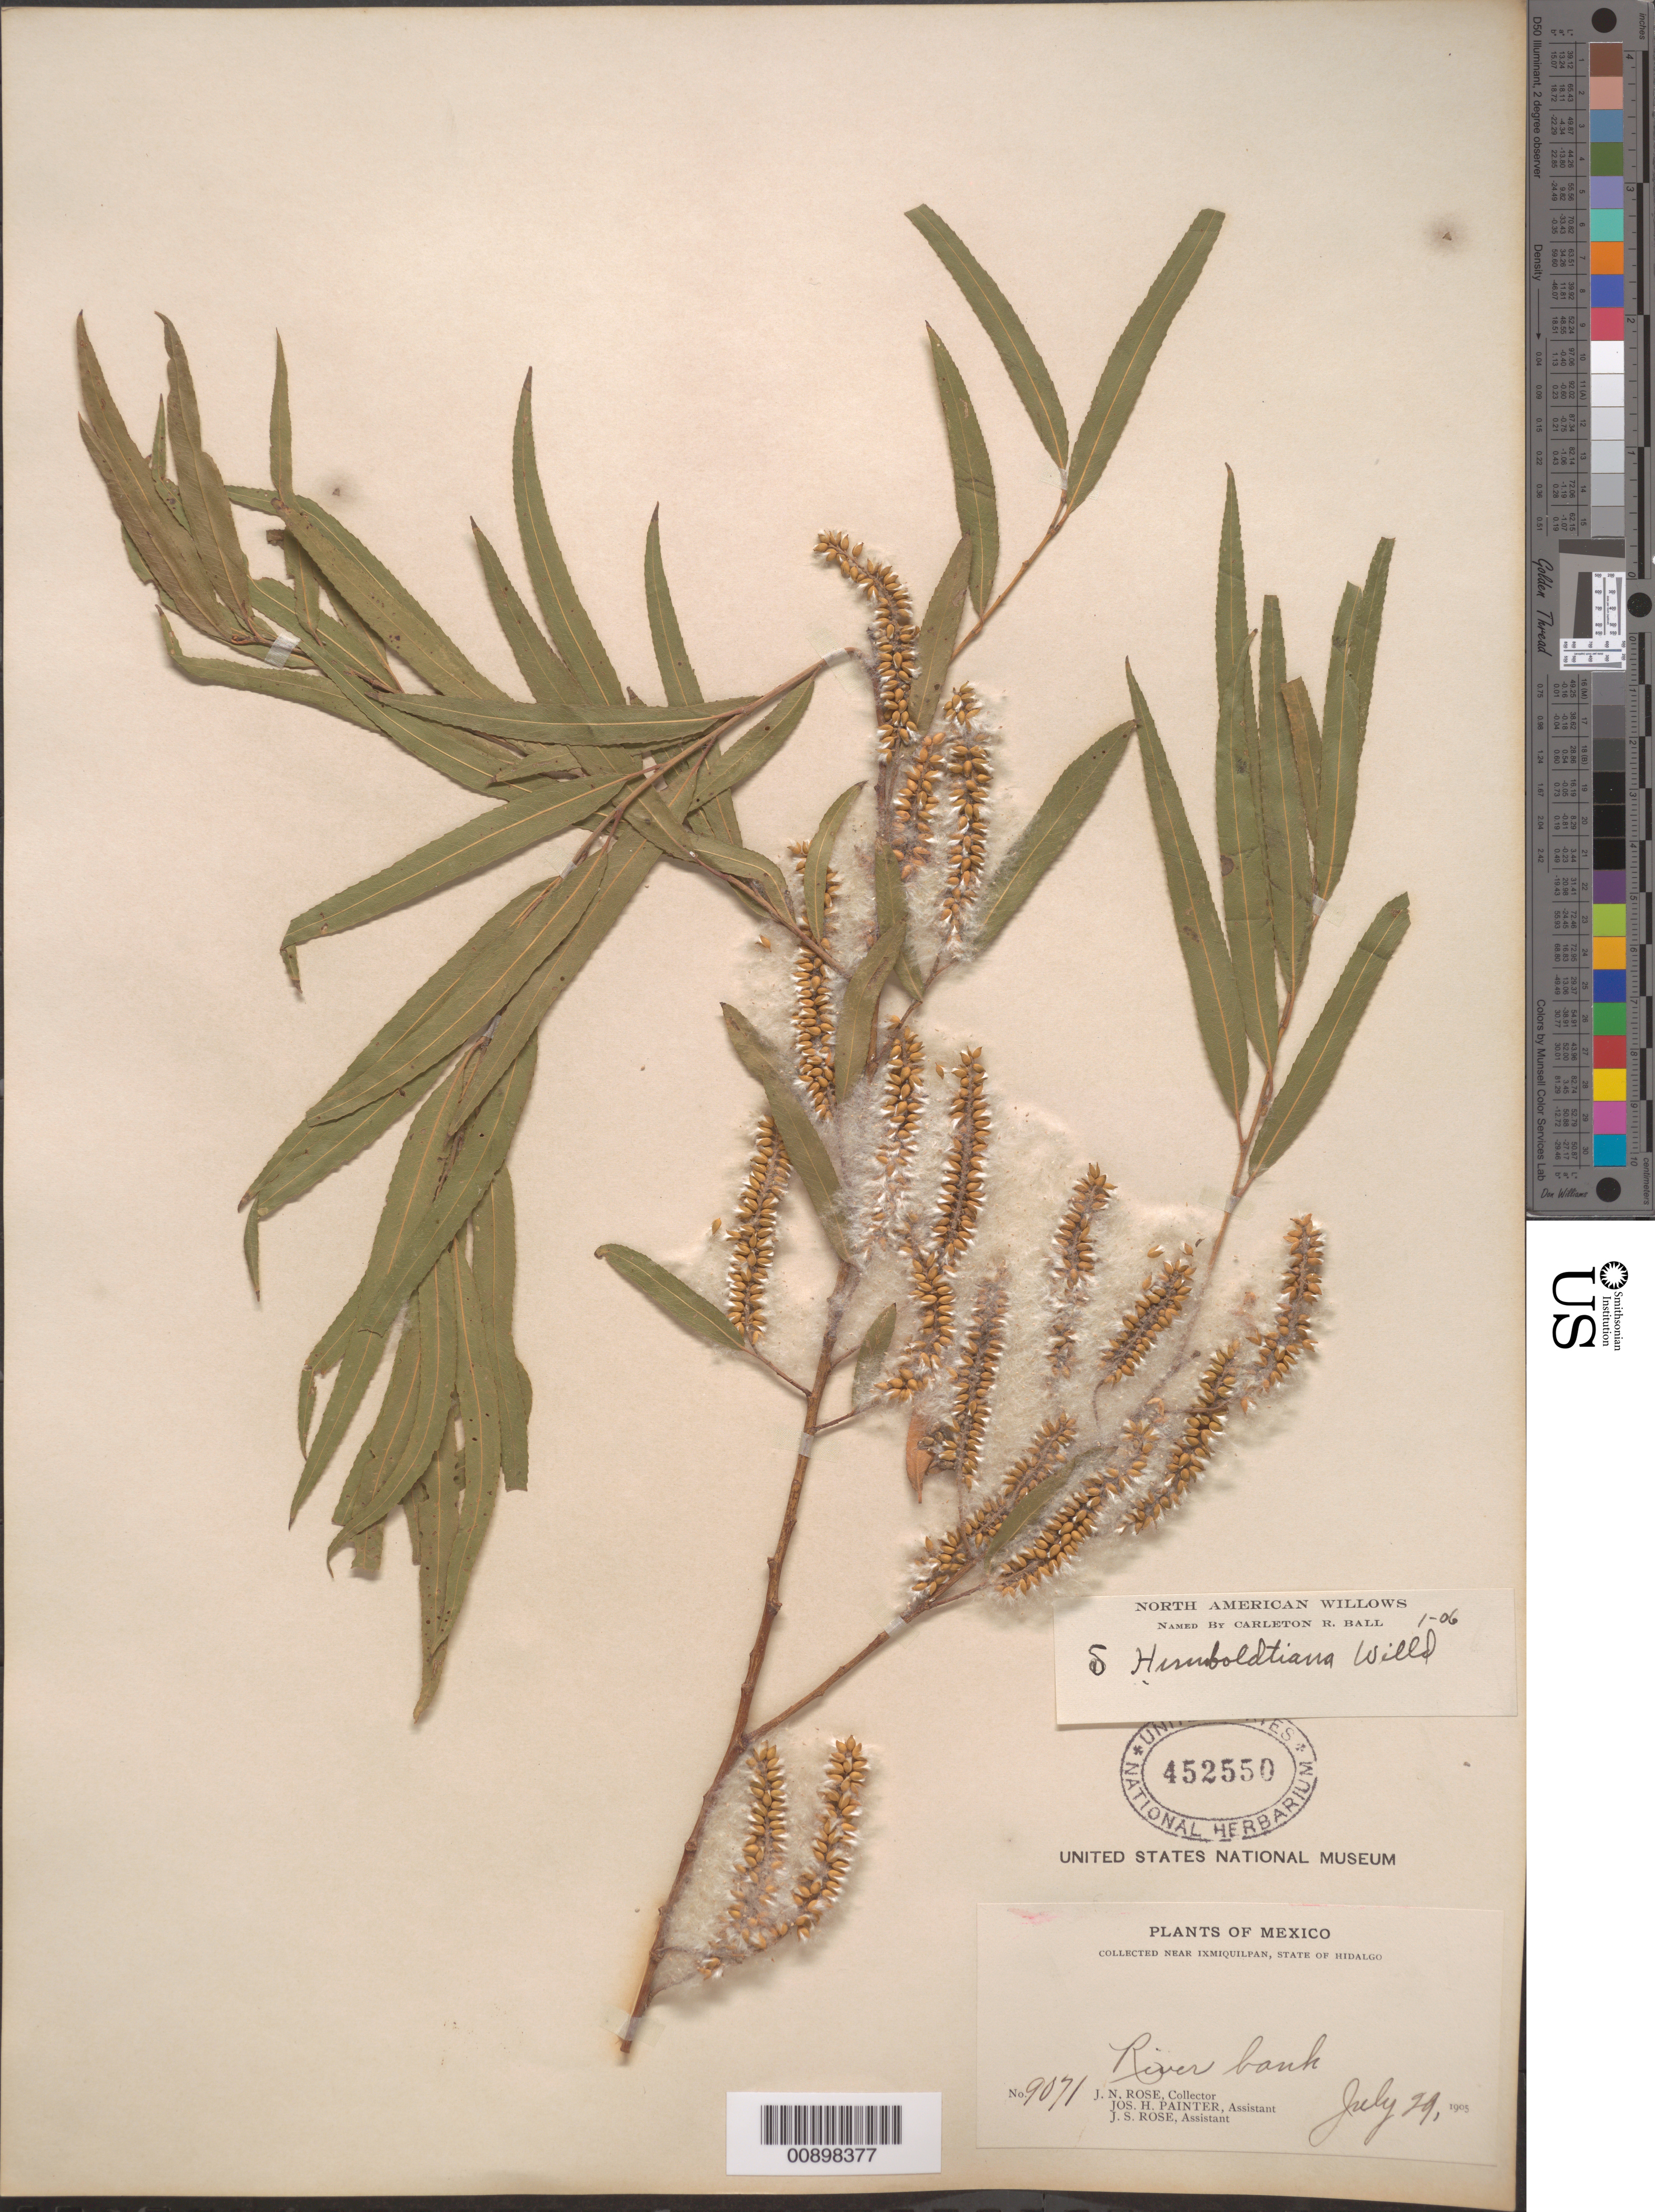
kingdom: Plantae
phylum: Tracheophyta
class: Magnoliopsida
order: Malpighiales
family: Salicaceae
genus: Salix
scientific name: Salix humboldtiana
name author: Willd.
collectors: J. N. Rose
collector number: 9071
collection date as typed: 29 Jul 1905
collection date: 1905-07-29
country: Mexico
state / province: Hidalgo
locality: Near Ixmiquilpan, State of Hidalgo.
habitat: River bank.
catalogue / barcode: US 452550